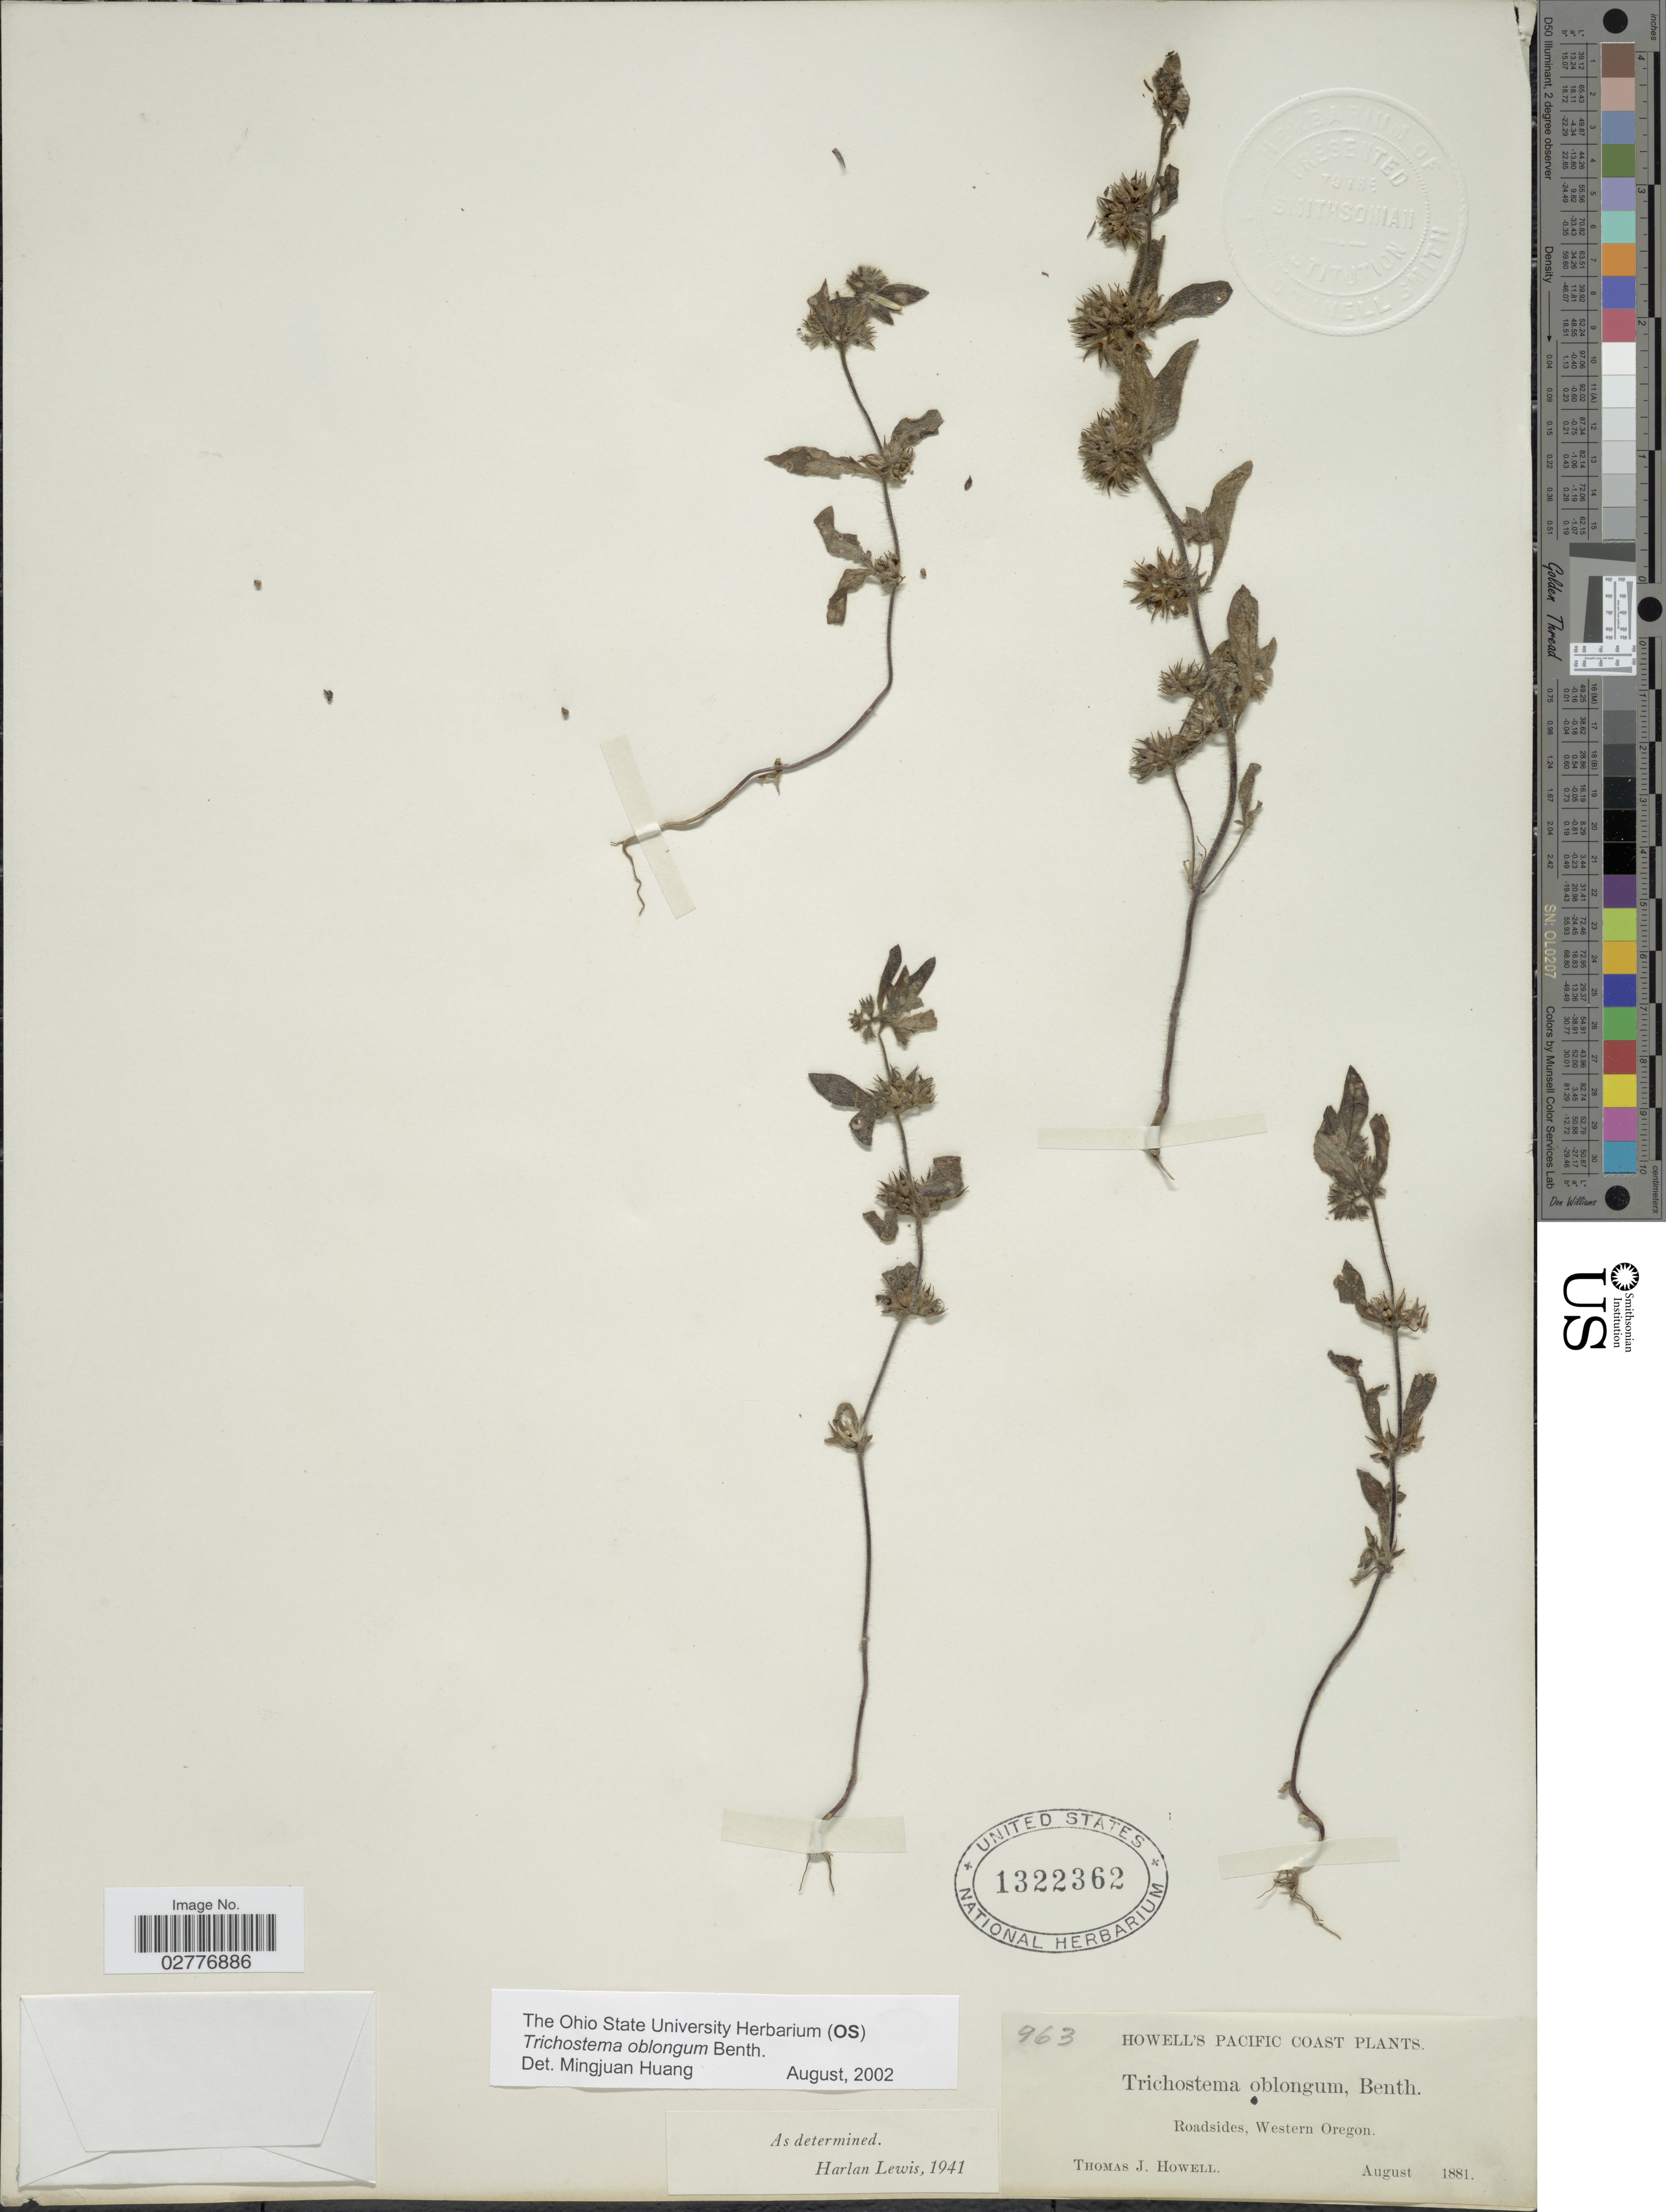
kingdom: Plantae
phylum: Tracheophyta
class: Magnoliopsida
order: Lamiales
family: Lamiaceae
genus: Trichostema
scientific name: Trichostema oblongum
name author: Benth.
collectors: T. J. Howell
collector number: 963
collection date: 1881-08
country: United States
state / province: Oregon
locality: Pacific Coast. Roadsides, Western Oregon.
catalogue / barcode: US 1322362